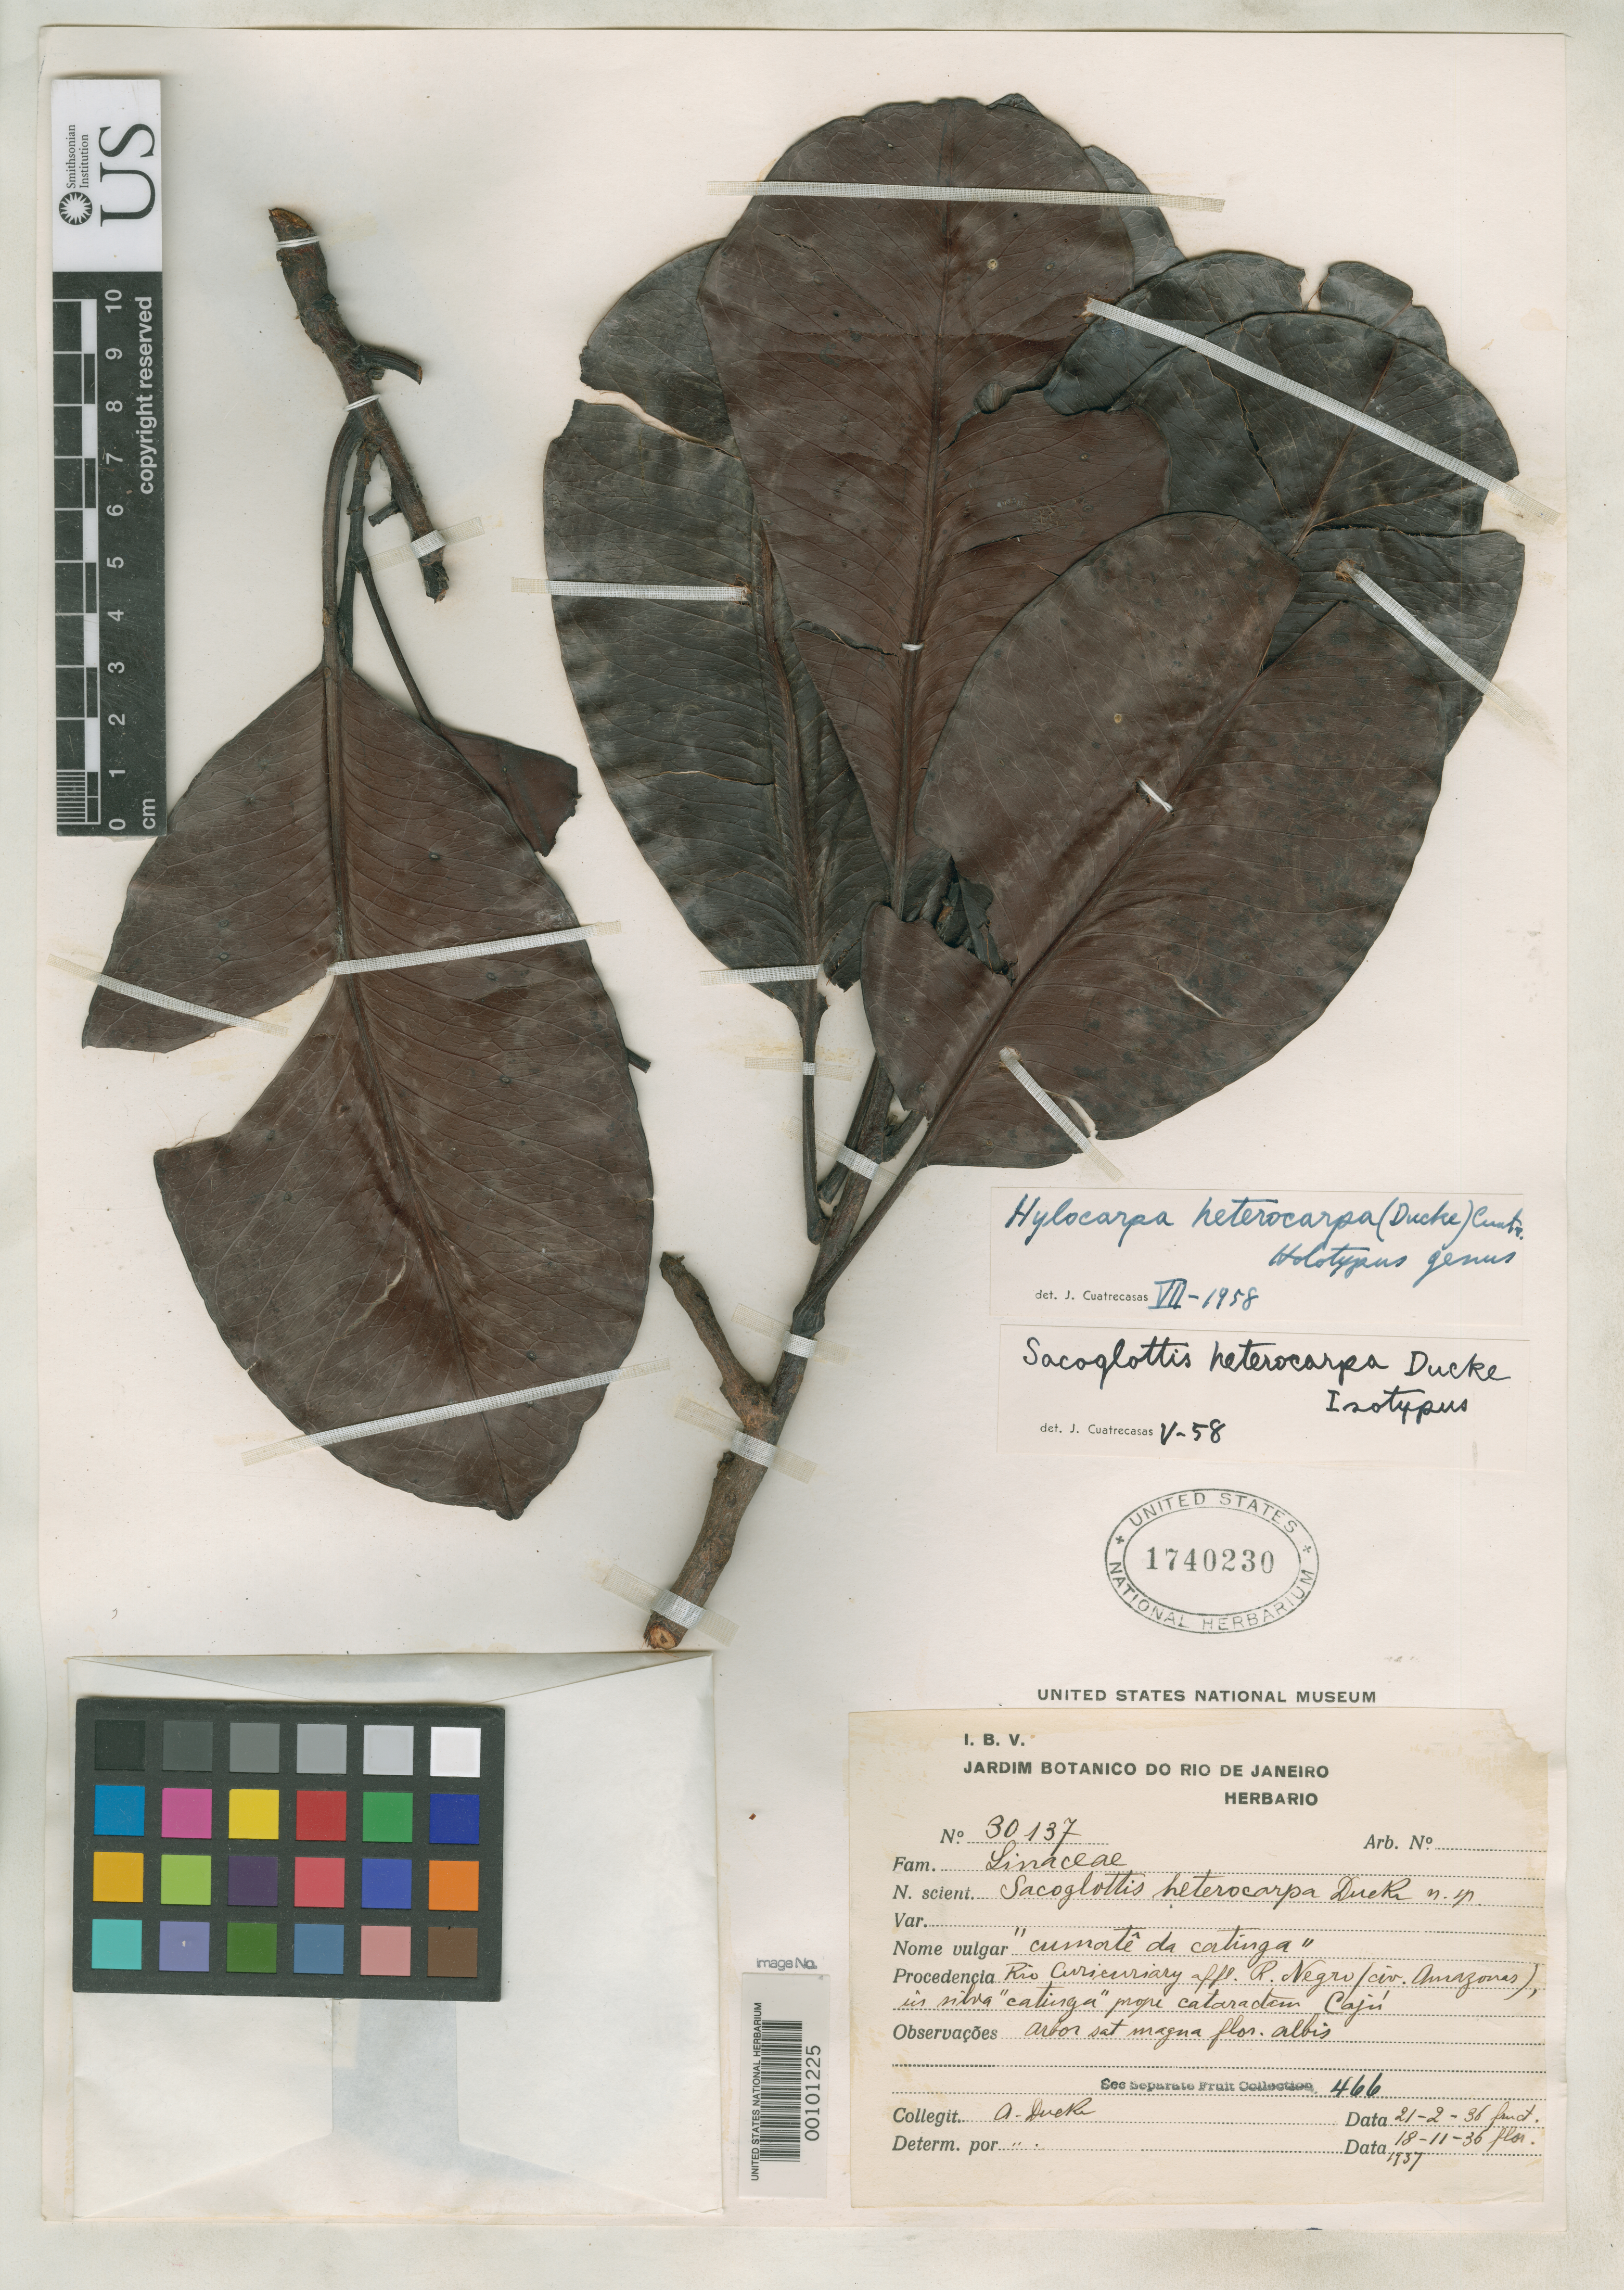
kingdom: Plantae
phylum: Tracheophyta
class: Magnoliopsida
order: Malpighiales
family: Humiriaceae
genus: Sacoglottis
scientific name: Sacoglottis heterocarpa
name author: Ducke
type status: Isotype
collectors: A. Ducke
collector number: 30137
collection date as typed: Feb 1936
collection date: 1936-02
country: Brazil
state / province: Amazonas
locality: Rio Curicuriary.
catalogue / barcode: US 1740230